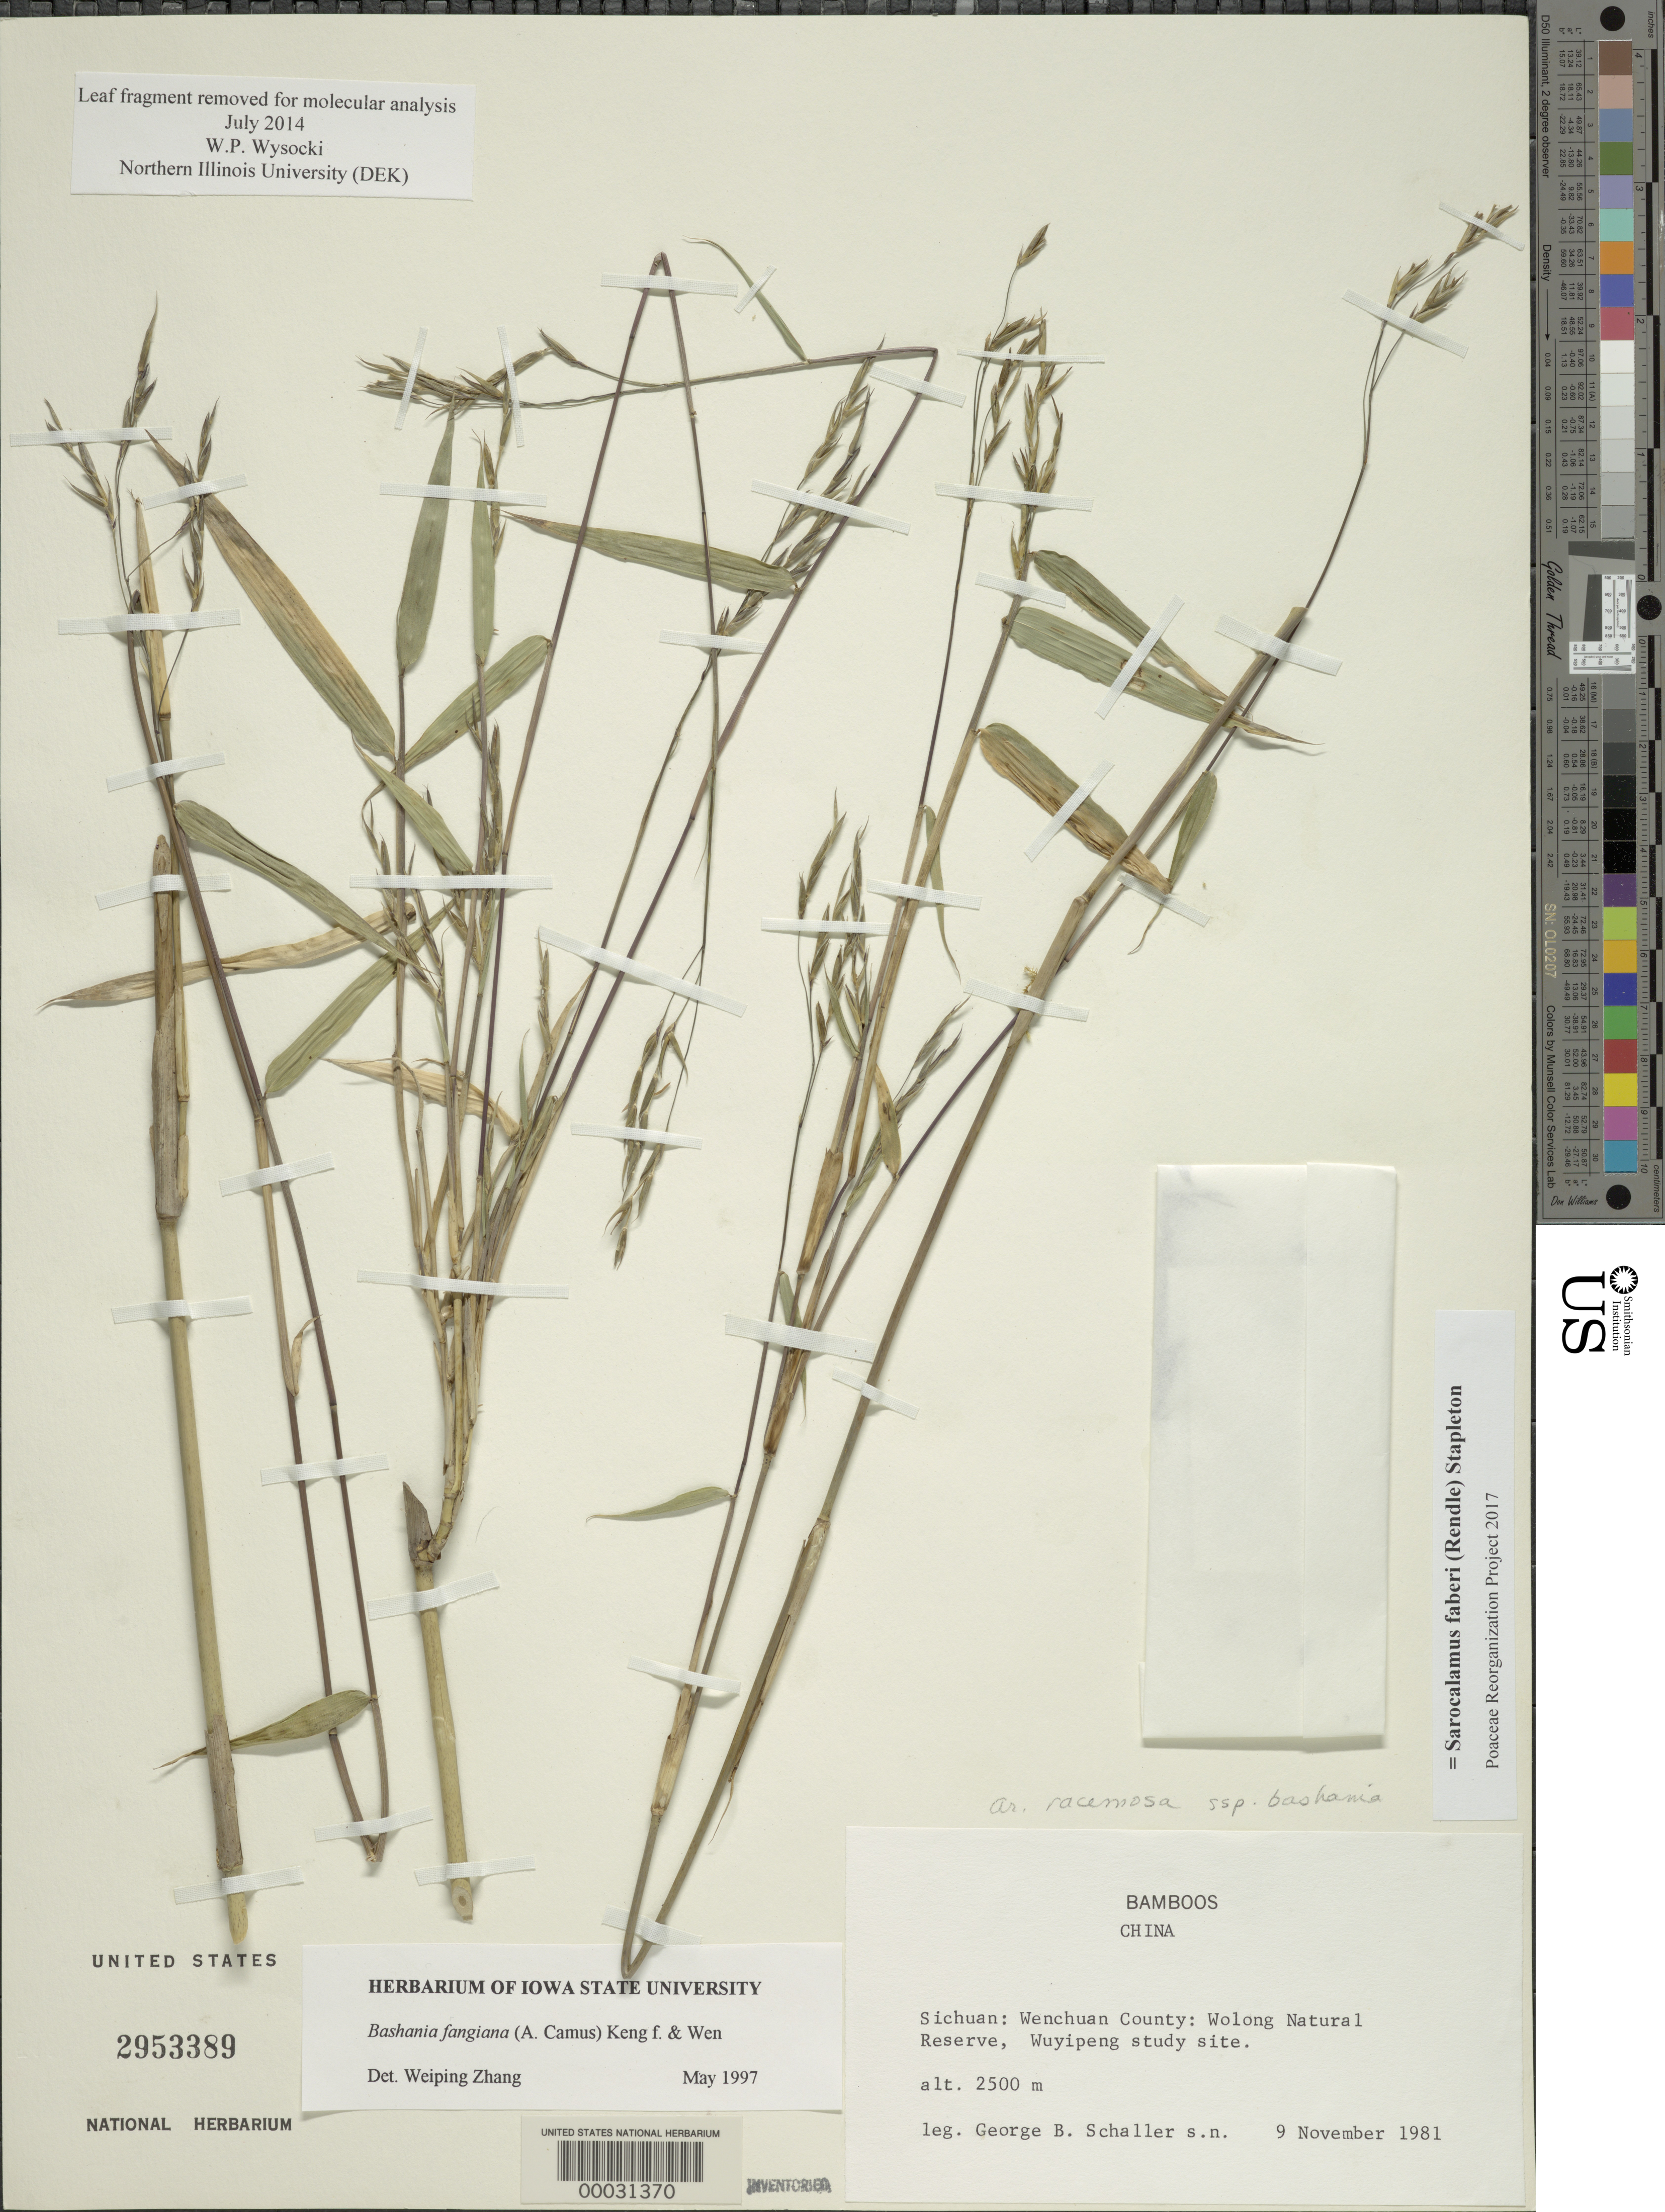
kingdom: Plantae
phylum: Tracheophyta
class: Liliopsida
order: Poales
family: Poaceae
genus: Sarocalamus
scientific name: Sarocalamus faberi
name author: (Rendle) Stapleton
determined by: Poaceae Reorganization Project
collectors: G. Schaller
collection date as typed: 09 Nov 1981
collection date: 1981-11-09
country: China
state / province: Sichuan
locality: Wuyipeng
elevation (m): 2500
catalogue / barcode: US 2953389